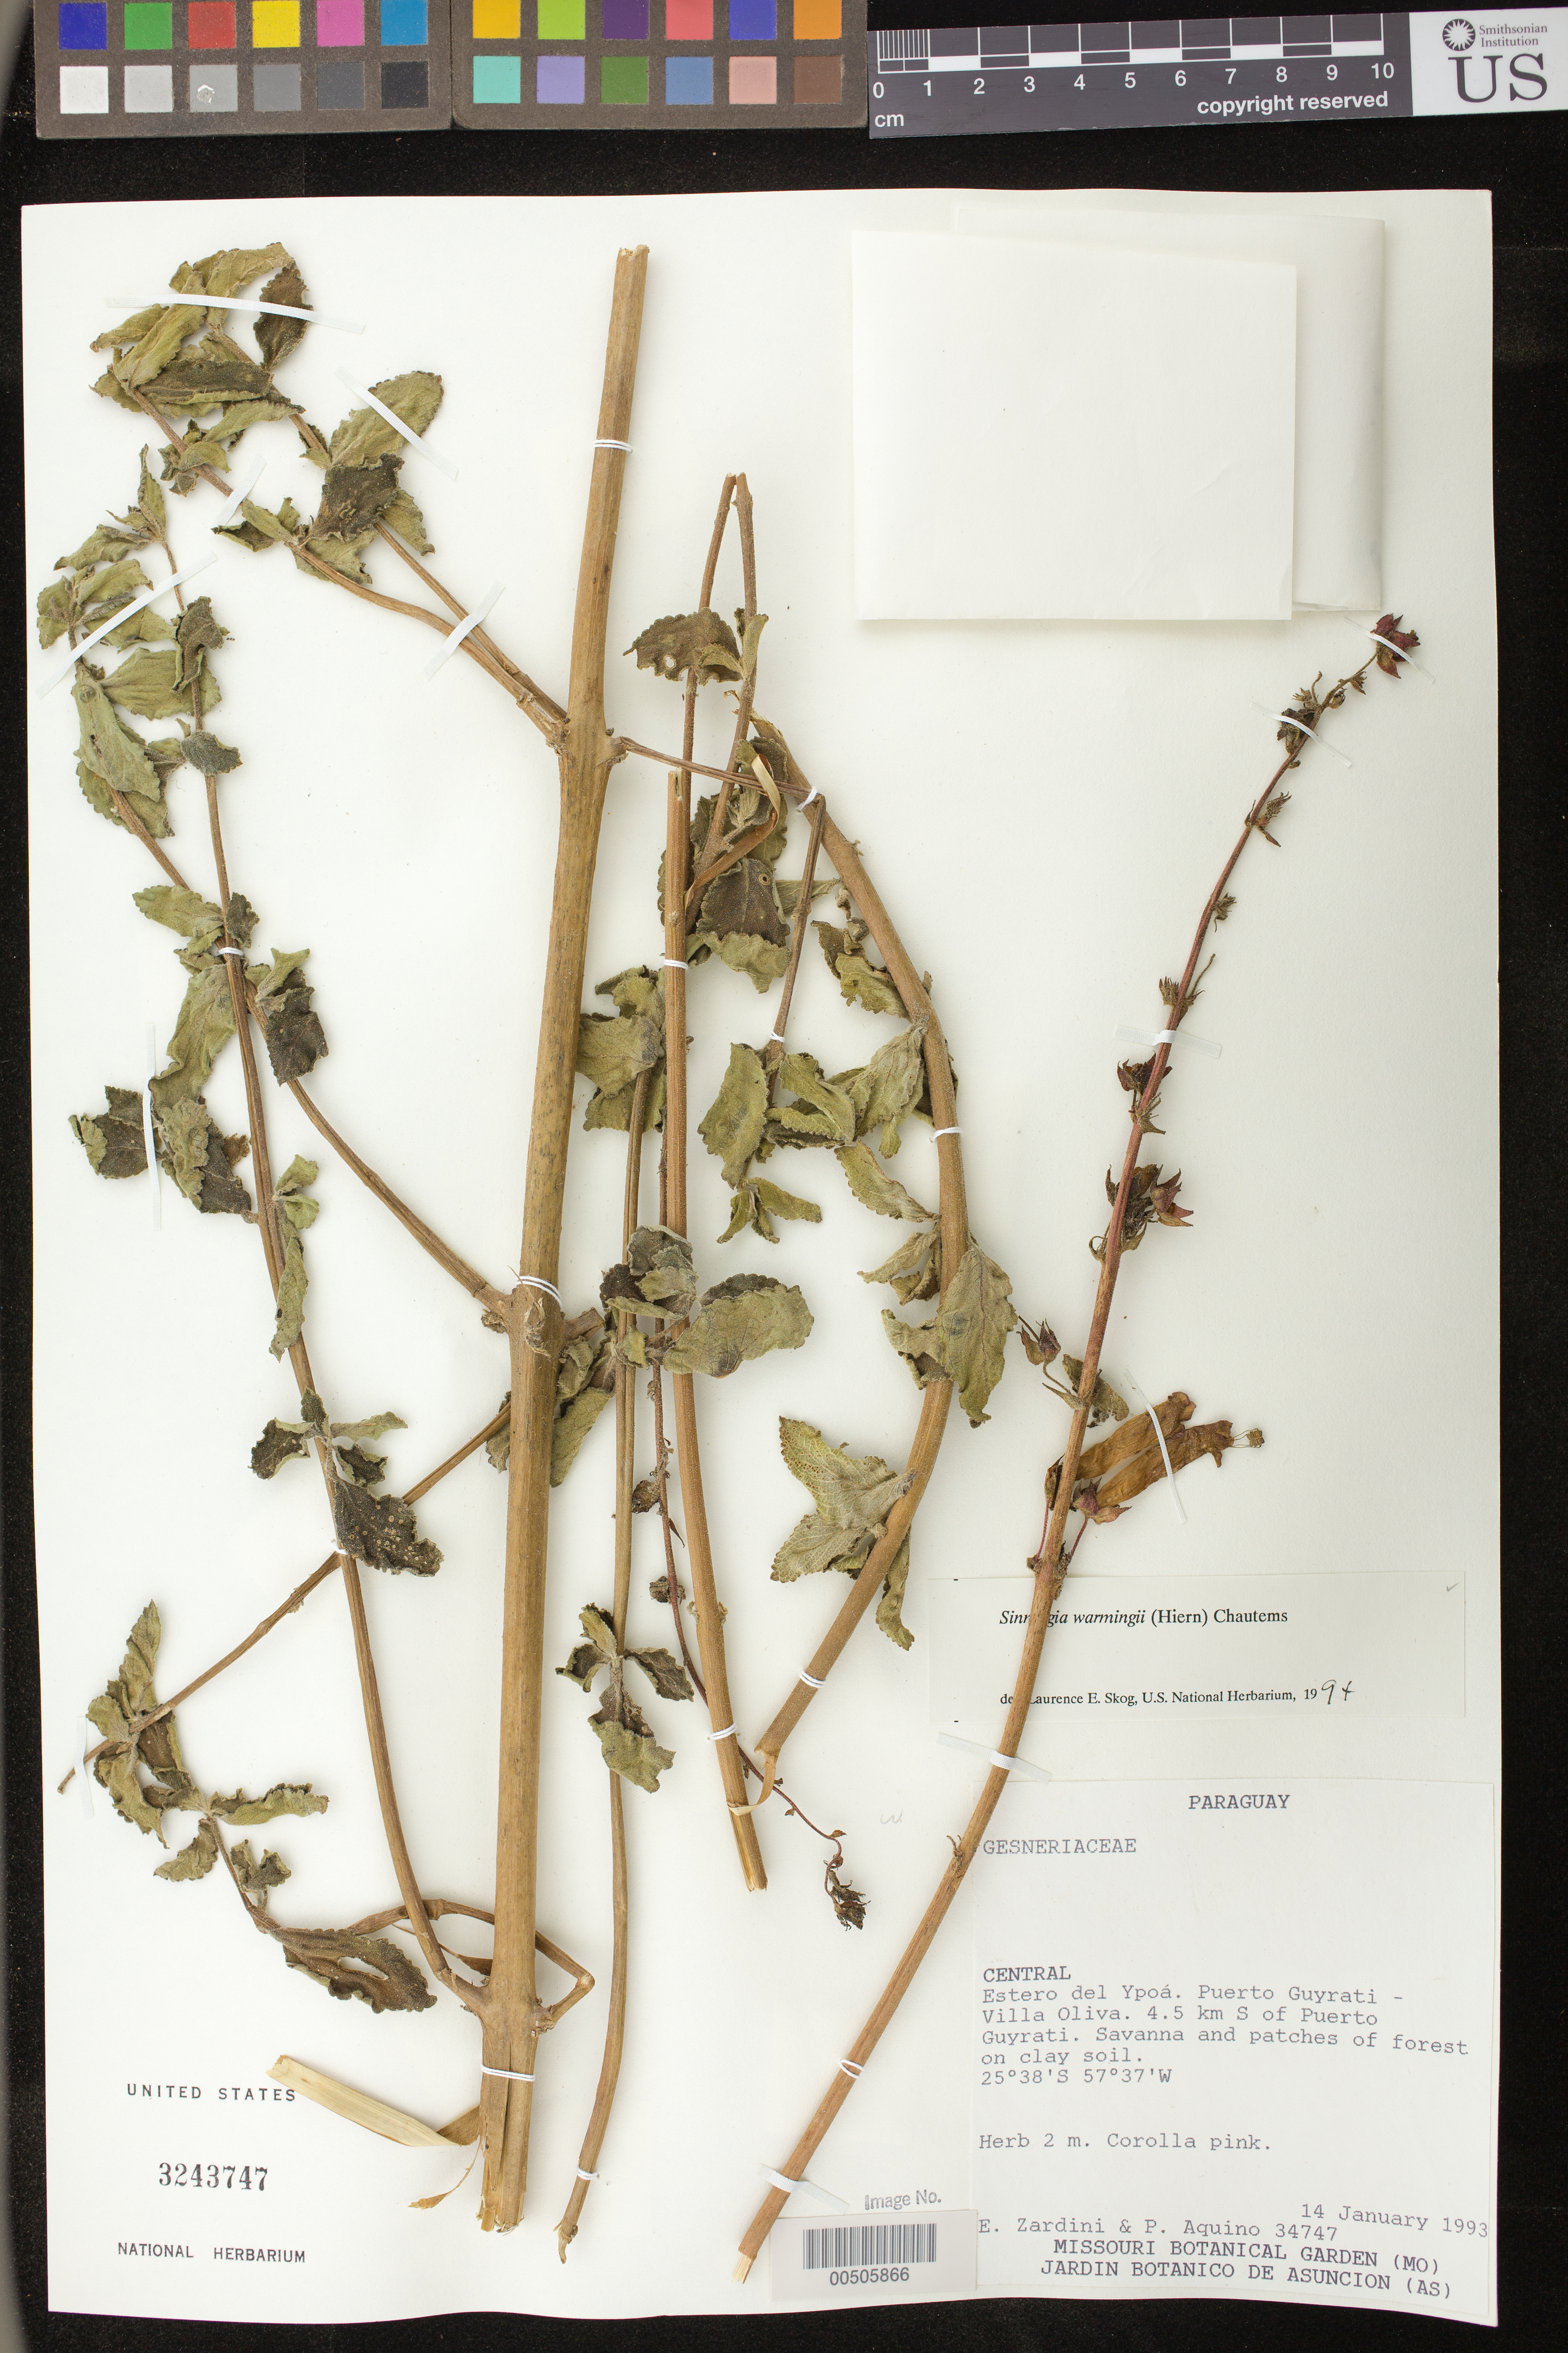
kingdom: Plantae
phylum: Tracheophyta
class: Magnoliopsida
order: Lamiales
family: Gesneriaceae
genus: Sinningia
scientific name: Sinningia warmingii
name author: (Hiern) Chautems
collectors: E. M. Zardini & P. Aquino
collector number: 34747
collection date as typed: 14 Jan 1993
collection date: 1993-01-14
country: Paraguay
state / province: Central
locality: Ypoa, Puerto Guyrati-Vila Oliva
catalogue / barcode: US 3243747